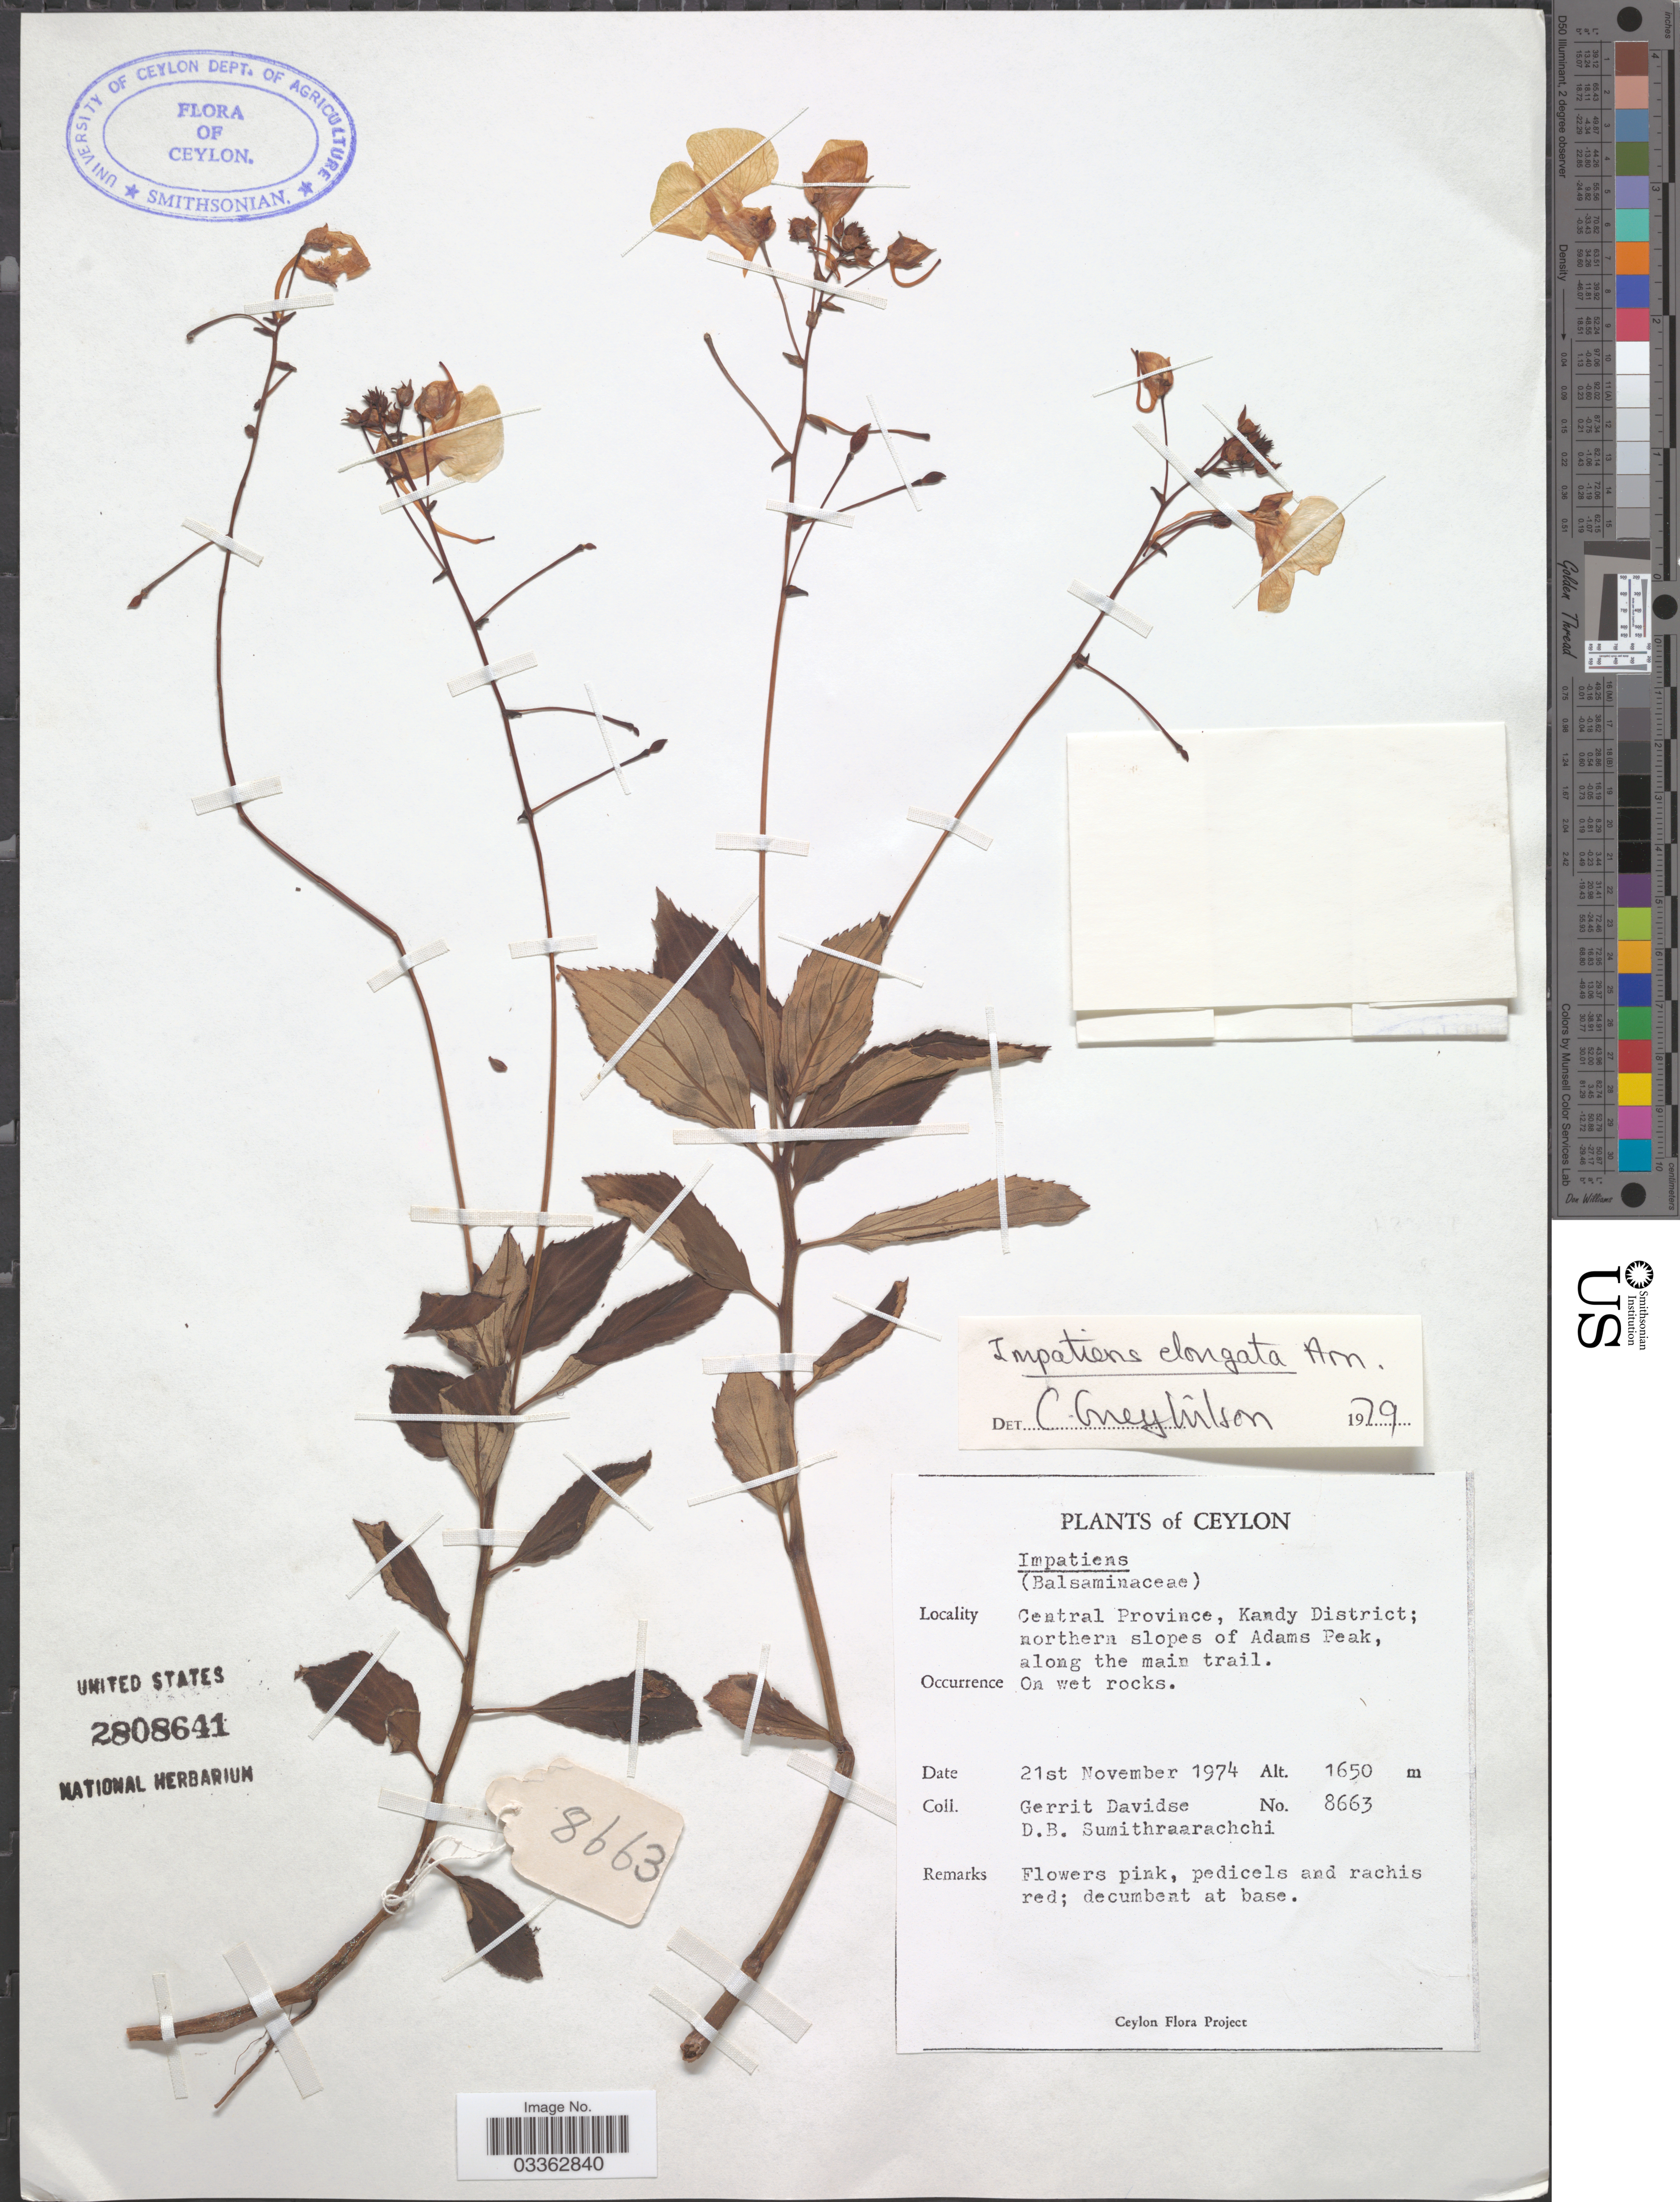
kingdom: Plantae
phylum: Tracheophyta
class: Magnoliopsida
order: Ericales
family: Balsaminaceae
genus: Impatiens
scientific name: Impatiens elongata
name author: Arn.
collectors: G. Davidse & D. B. Sumithraarachchi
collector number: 8663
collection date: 1974-11-21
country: Sri Lanka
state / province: Central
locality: Ceylon. Kandy District; northern slopes of Adams Peak, along the main trail.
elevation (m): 1650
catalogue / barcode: US 2808641